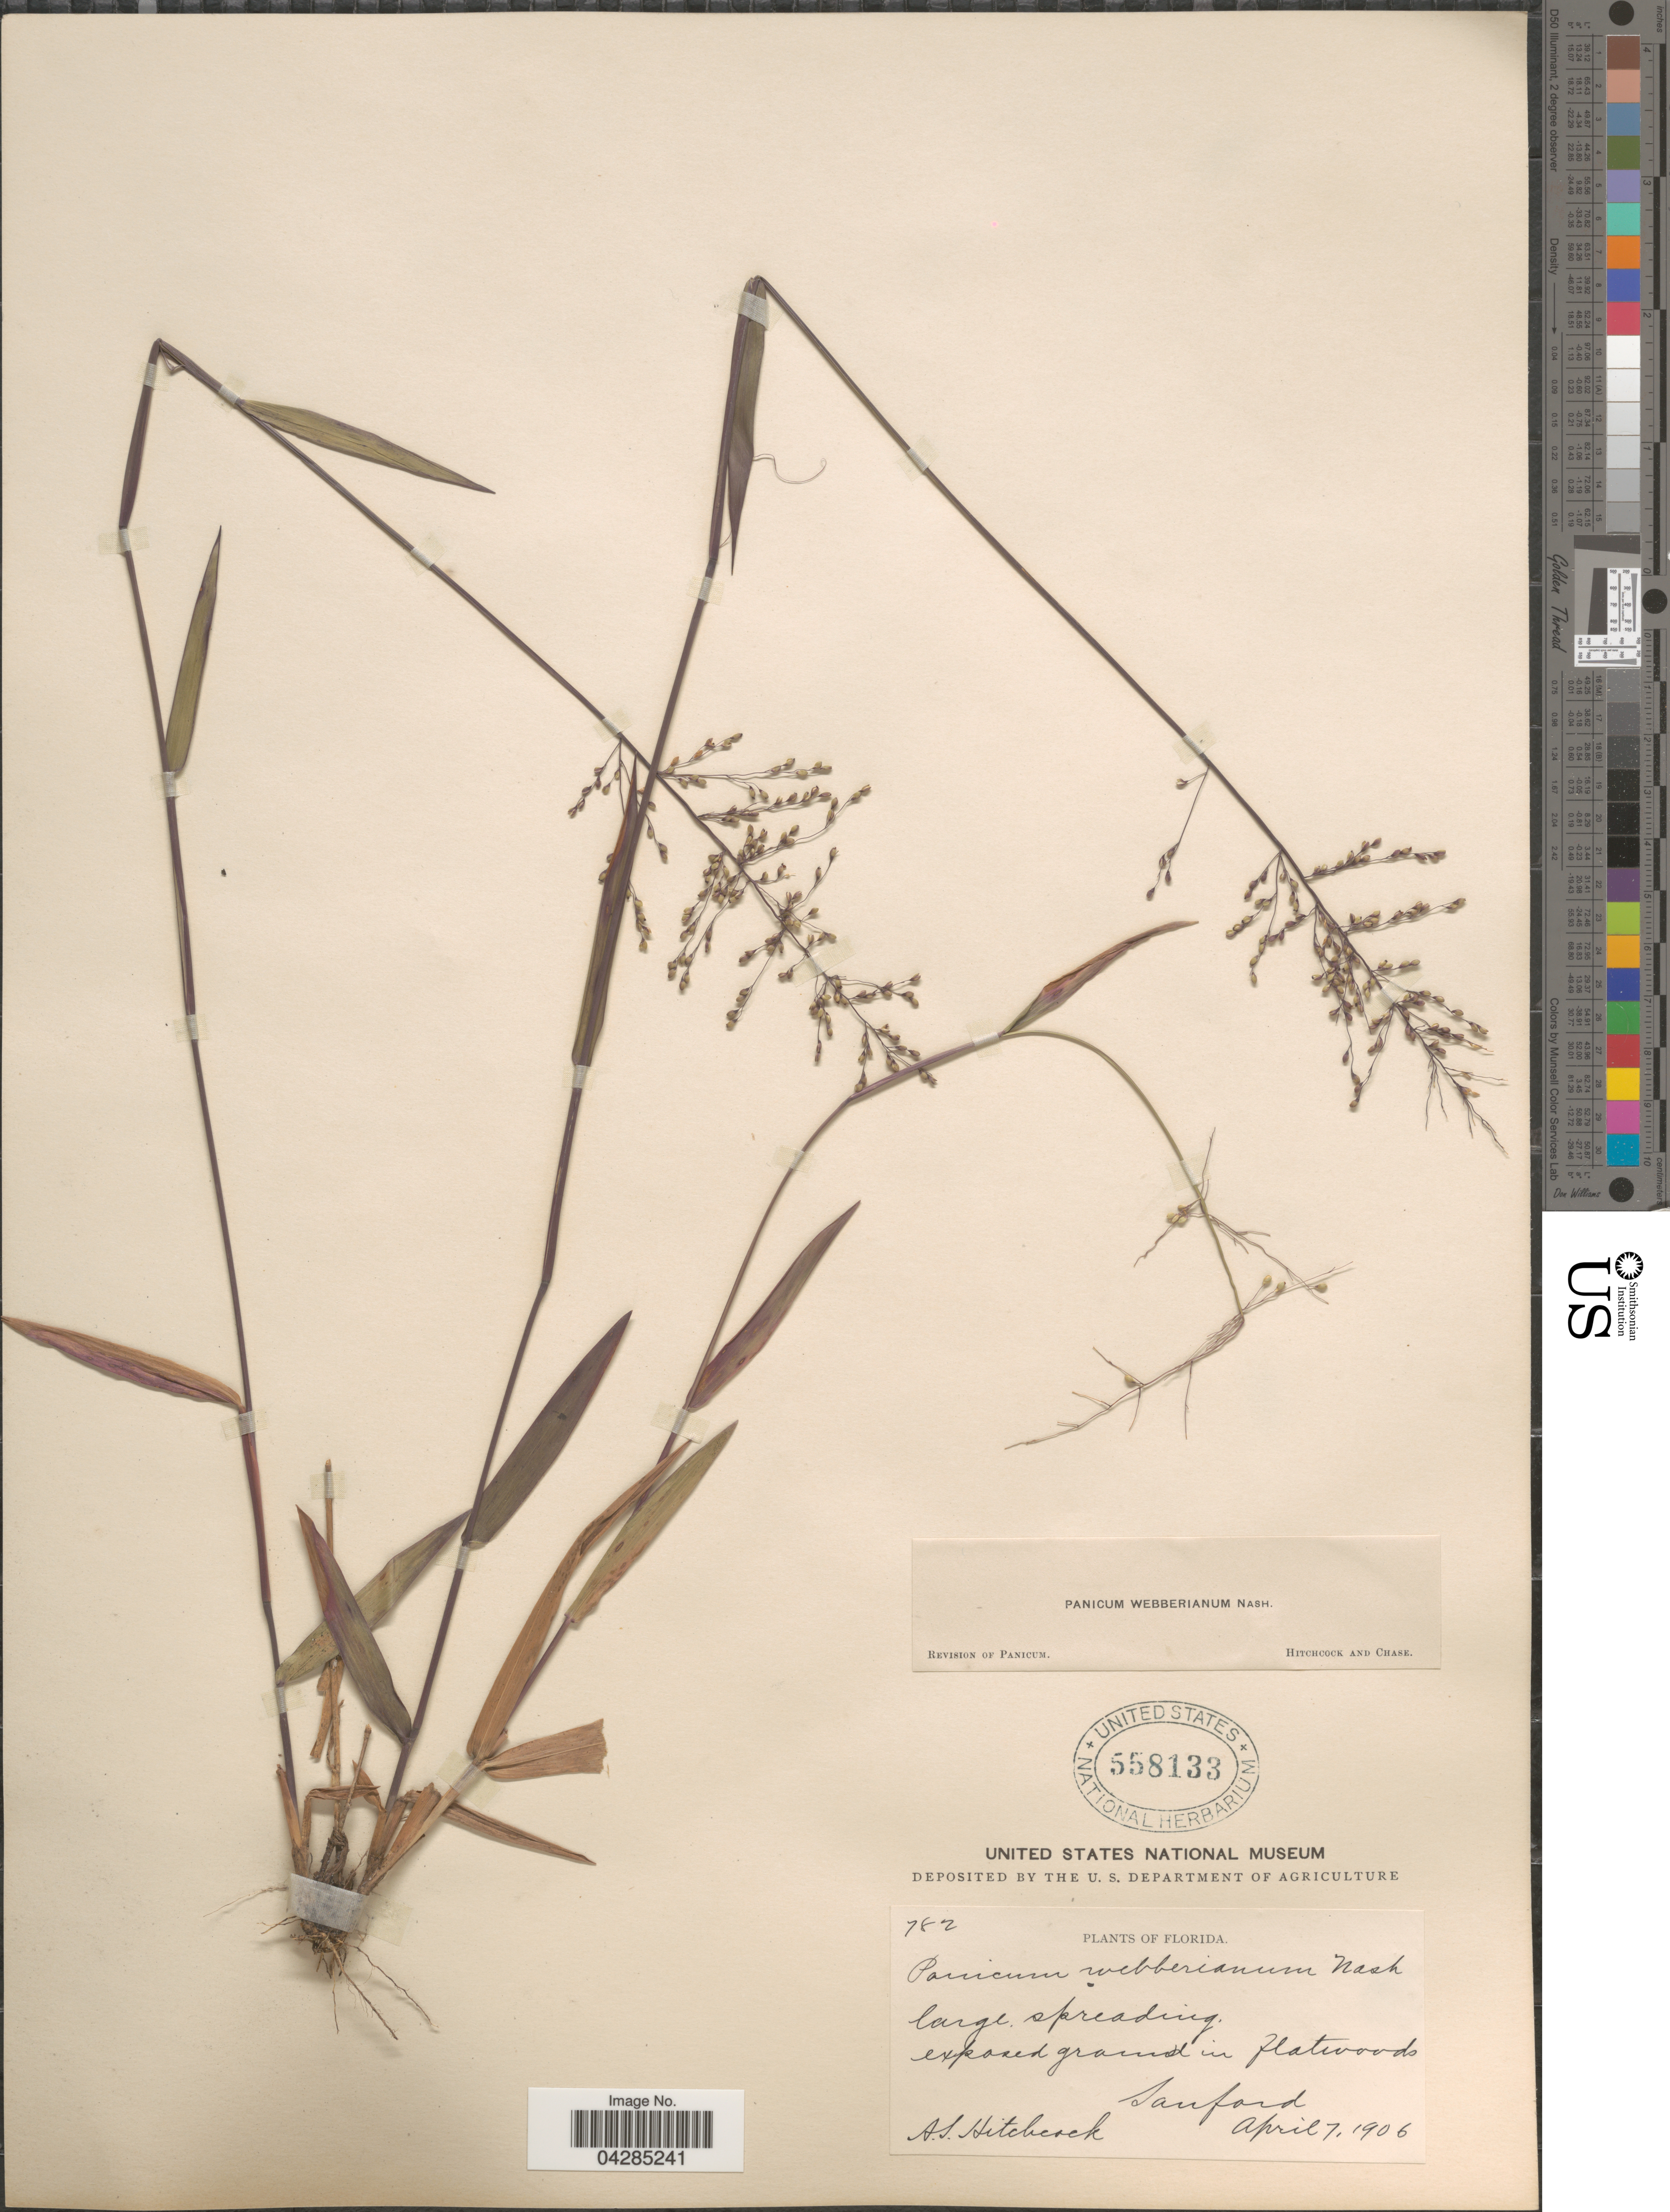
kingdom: Plantae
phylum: Tracheophyta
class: Liliopsida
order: Poales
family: Poaceae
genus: Dichanthelium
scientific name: Dichanthelium portoricense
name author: (Desv. ex Ham.) B.F. Hansen & Wunderlin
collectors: A. S. Hitchcock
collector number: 782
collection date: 1906-04-07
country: United States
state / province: Florida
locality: Exposed ground in flatwoods, Sanford.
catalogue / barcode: US 558133